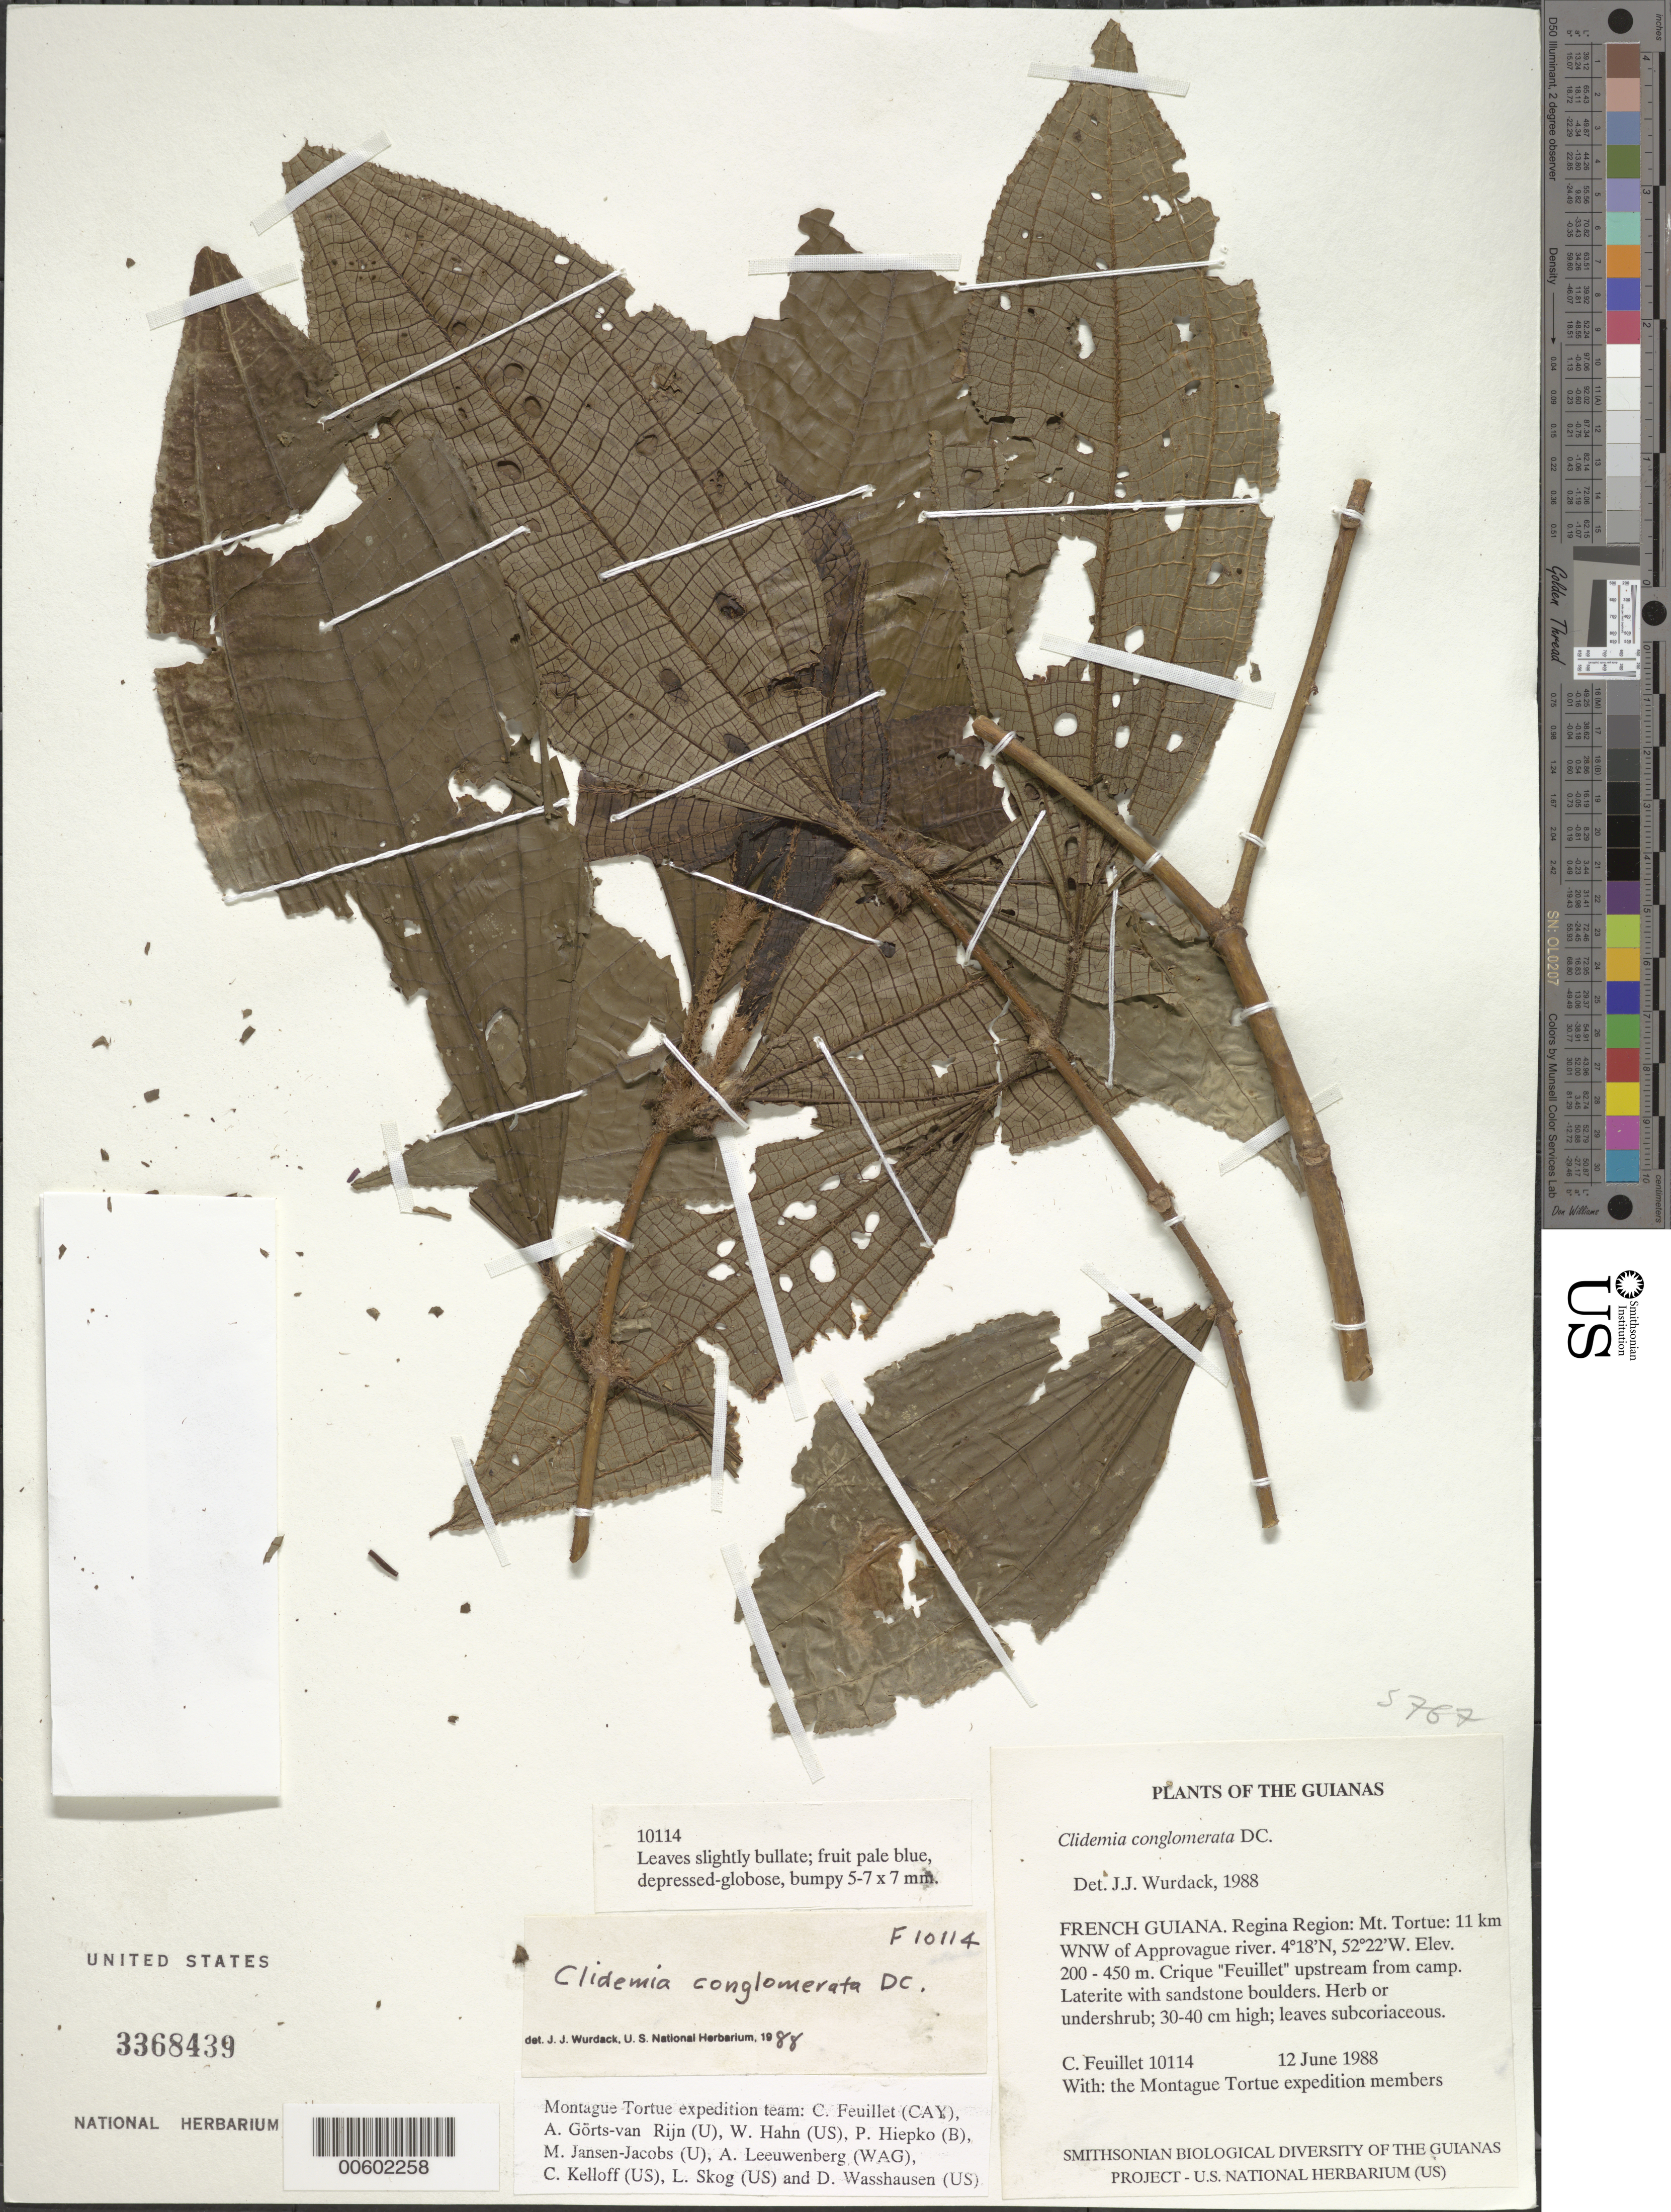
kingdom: Plantae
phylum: Tracheophyta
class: Magnoliopsida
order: Myrtales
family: Melastomataceae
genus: Clidemia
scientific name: Clidemia conglomerata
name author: DC.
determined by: Wurdack, John J., (US), US (UNITED STATES)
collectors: C. Feuillet & Montagne Torte Exped. members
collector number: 10114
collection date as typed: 12 June 1988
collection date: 1988-06-12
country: French Guiana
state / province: Cayenne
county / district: Regina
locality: Mt. Tortue: 11 km WNW of Approuague river. Crique "Feuillet" upstream from camp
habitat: Laterite with sandstone boulders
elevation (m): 200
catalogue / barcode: US 3368439